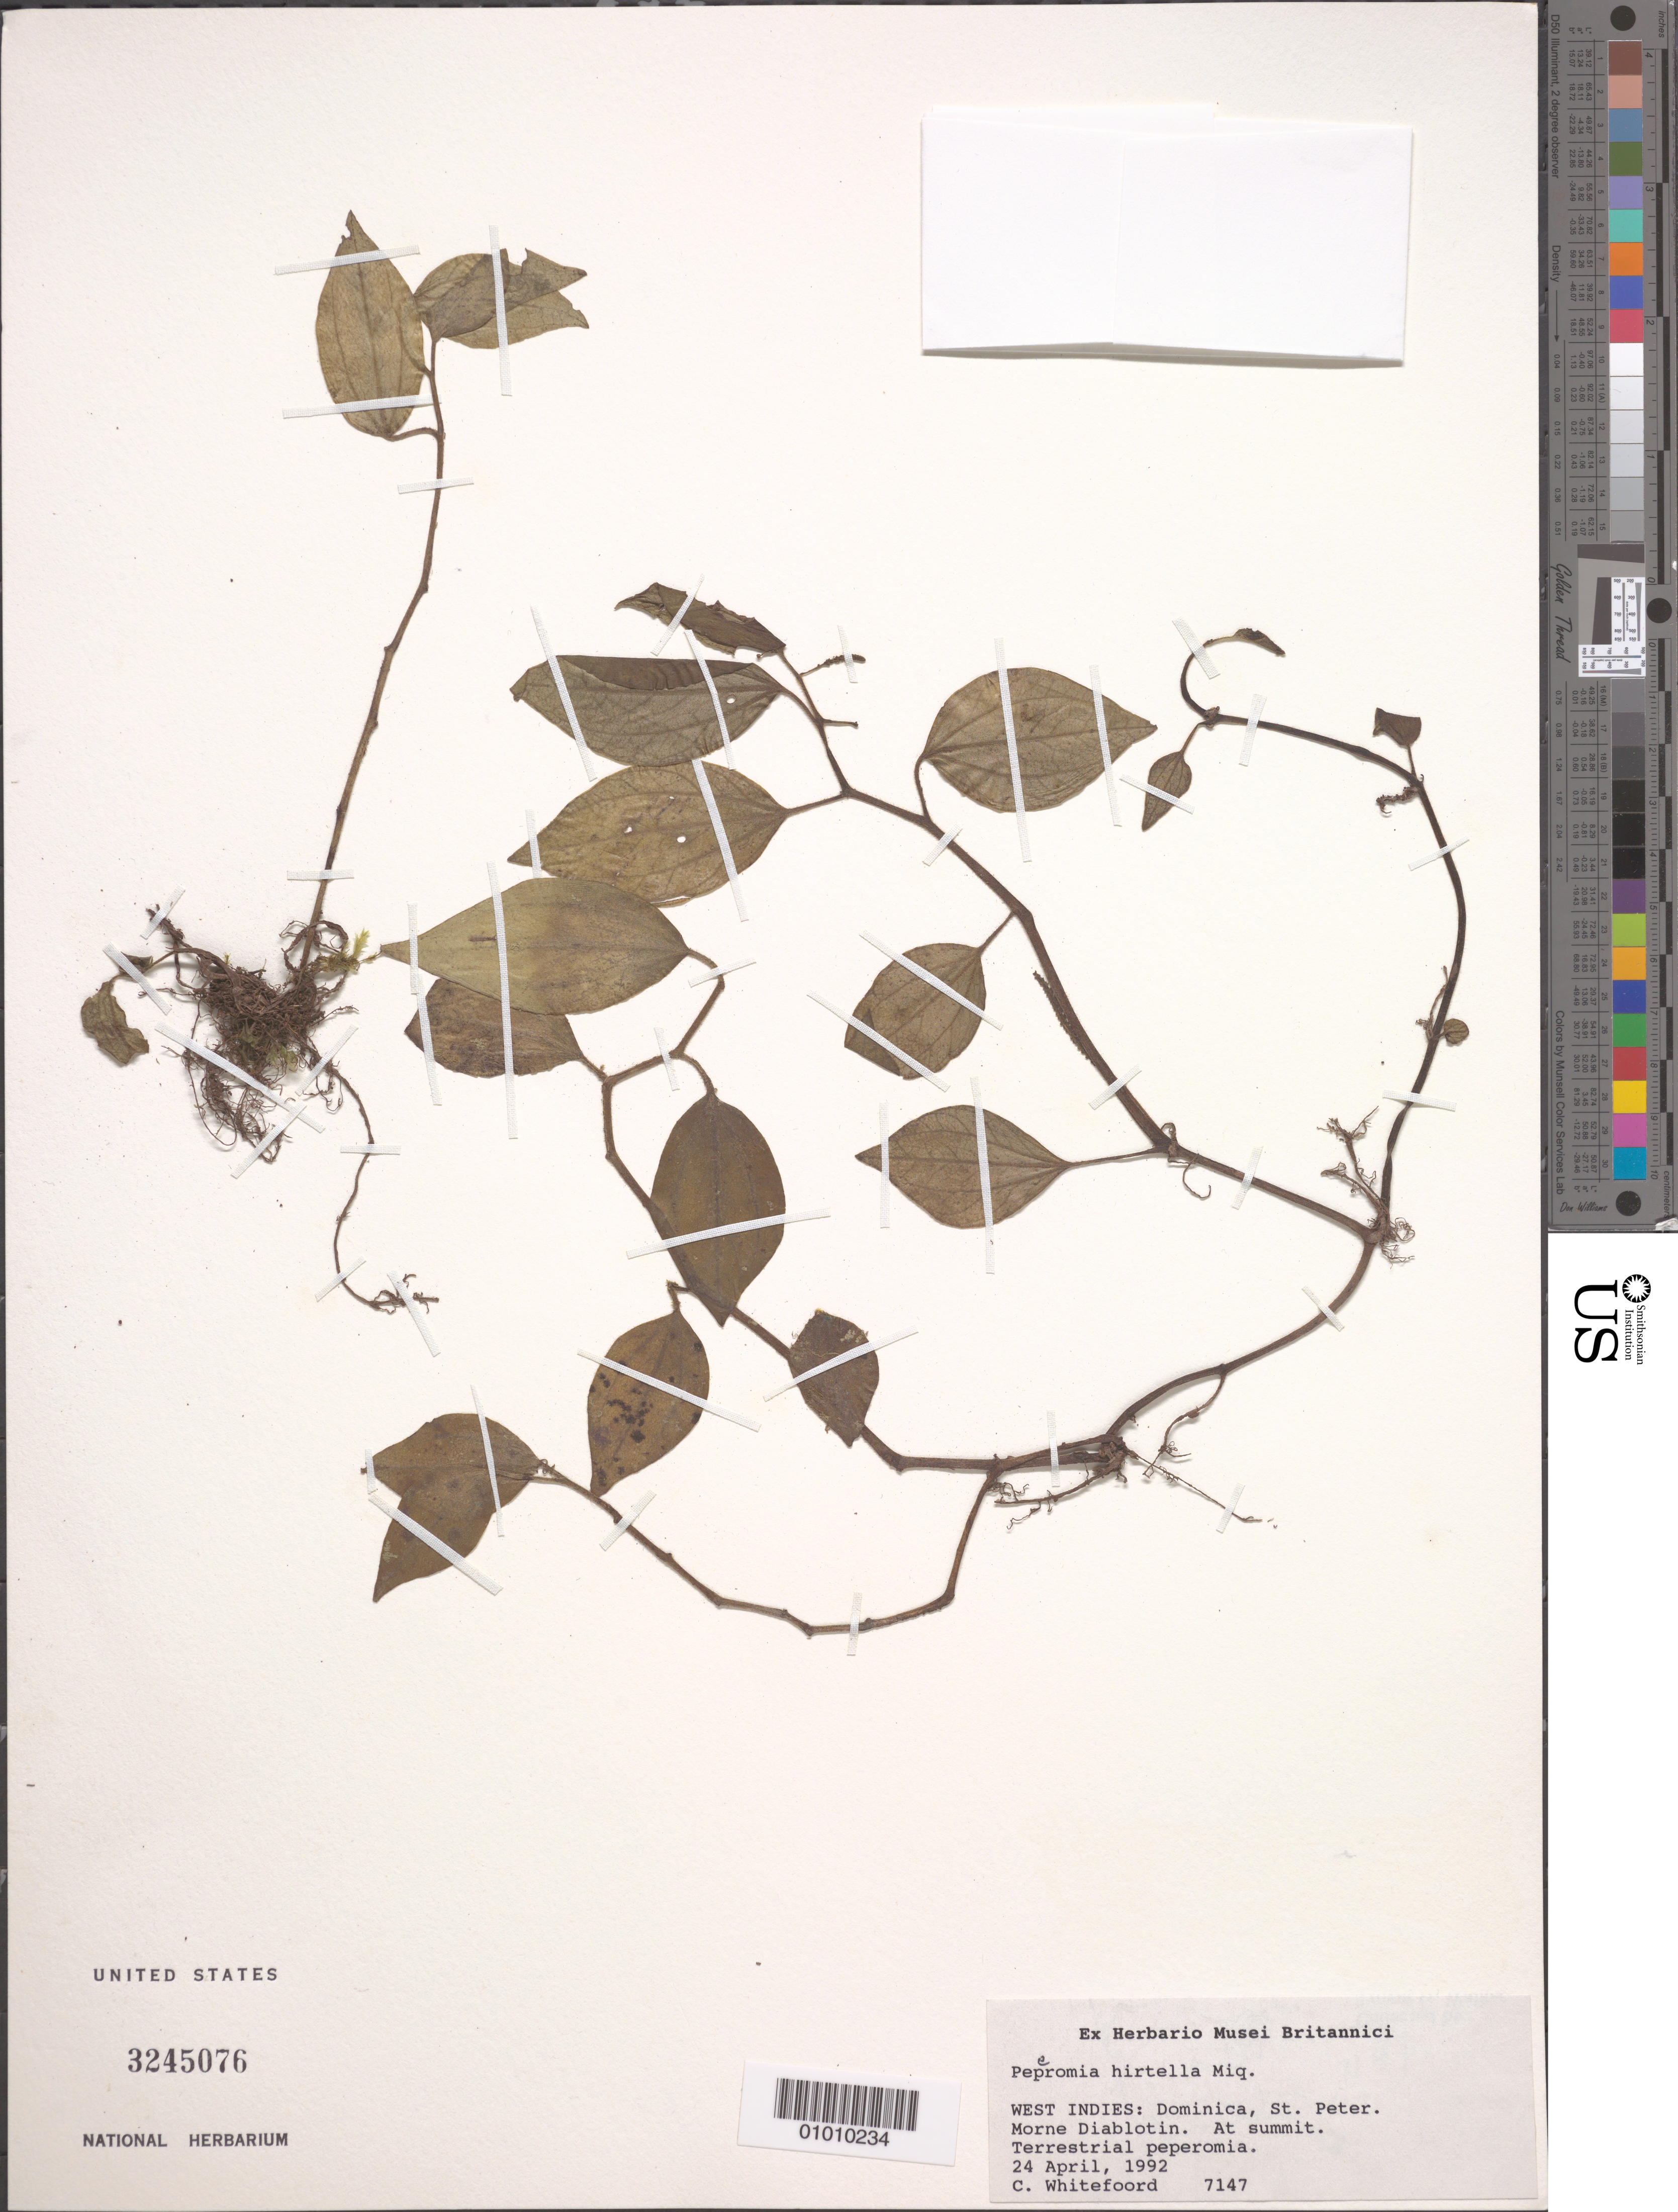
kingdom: Plantae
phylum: Tracheophyta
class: Magnoliopsida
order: Piperales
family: Piperaceae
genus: Peperomia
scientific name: Peperomia hirtella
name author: Miq.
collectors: C. Whitefoord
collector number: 7147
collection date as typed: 24 Apr 1992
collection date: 1992-04-24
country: Dominica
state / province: St. Peter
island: Dominica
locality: Morne Diablotin at summit.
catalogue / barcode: US 3245076